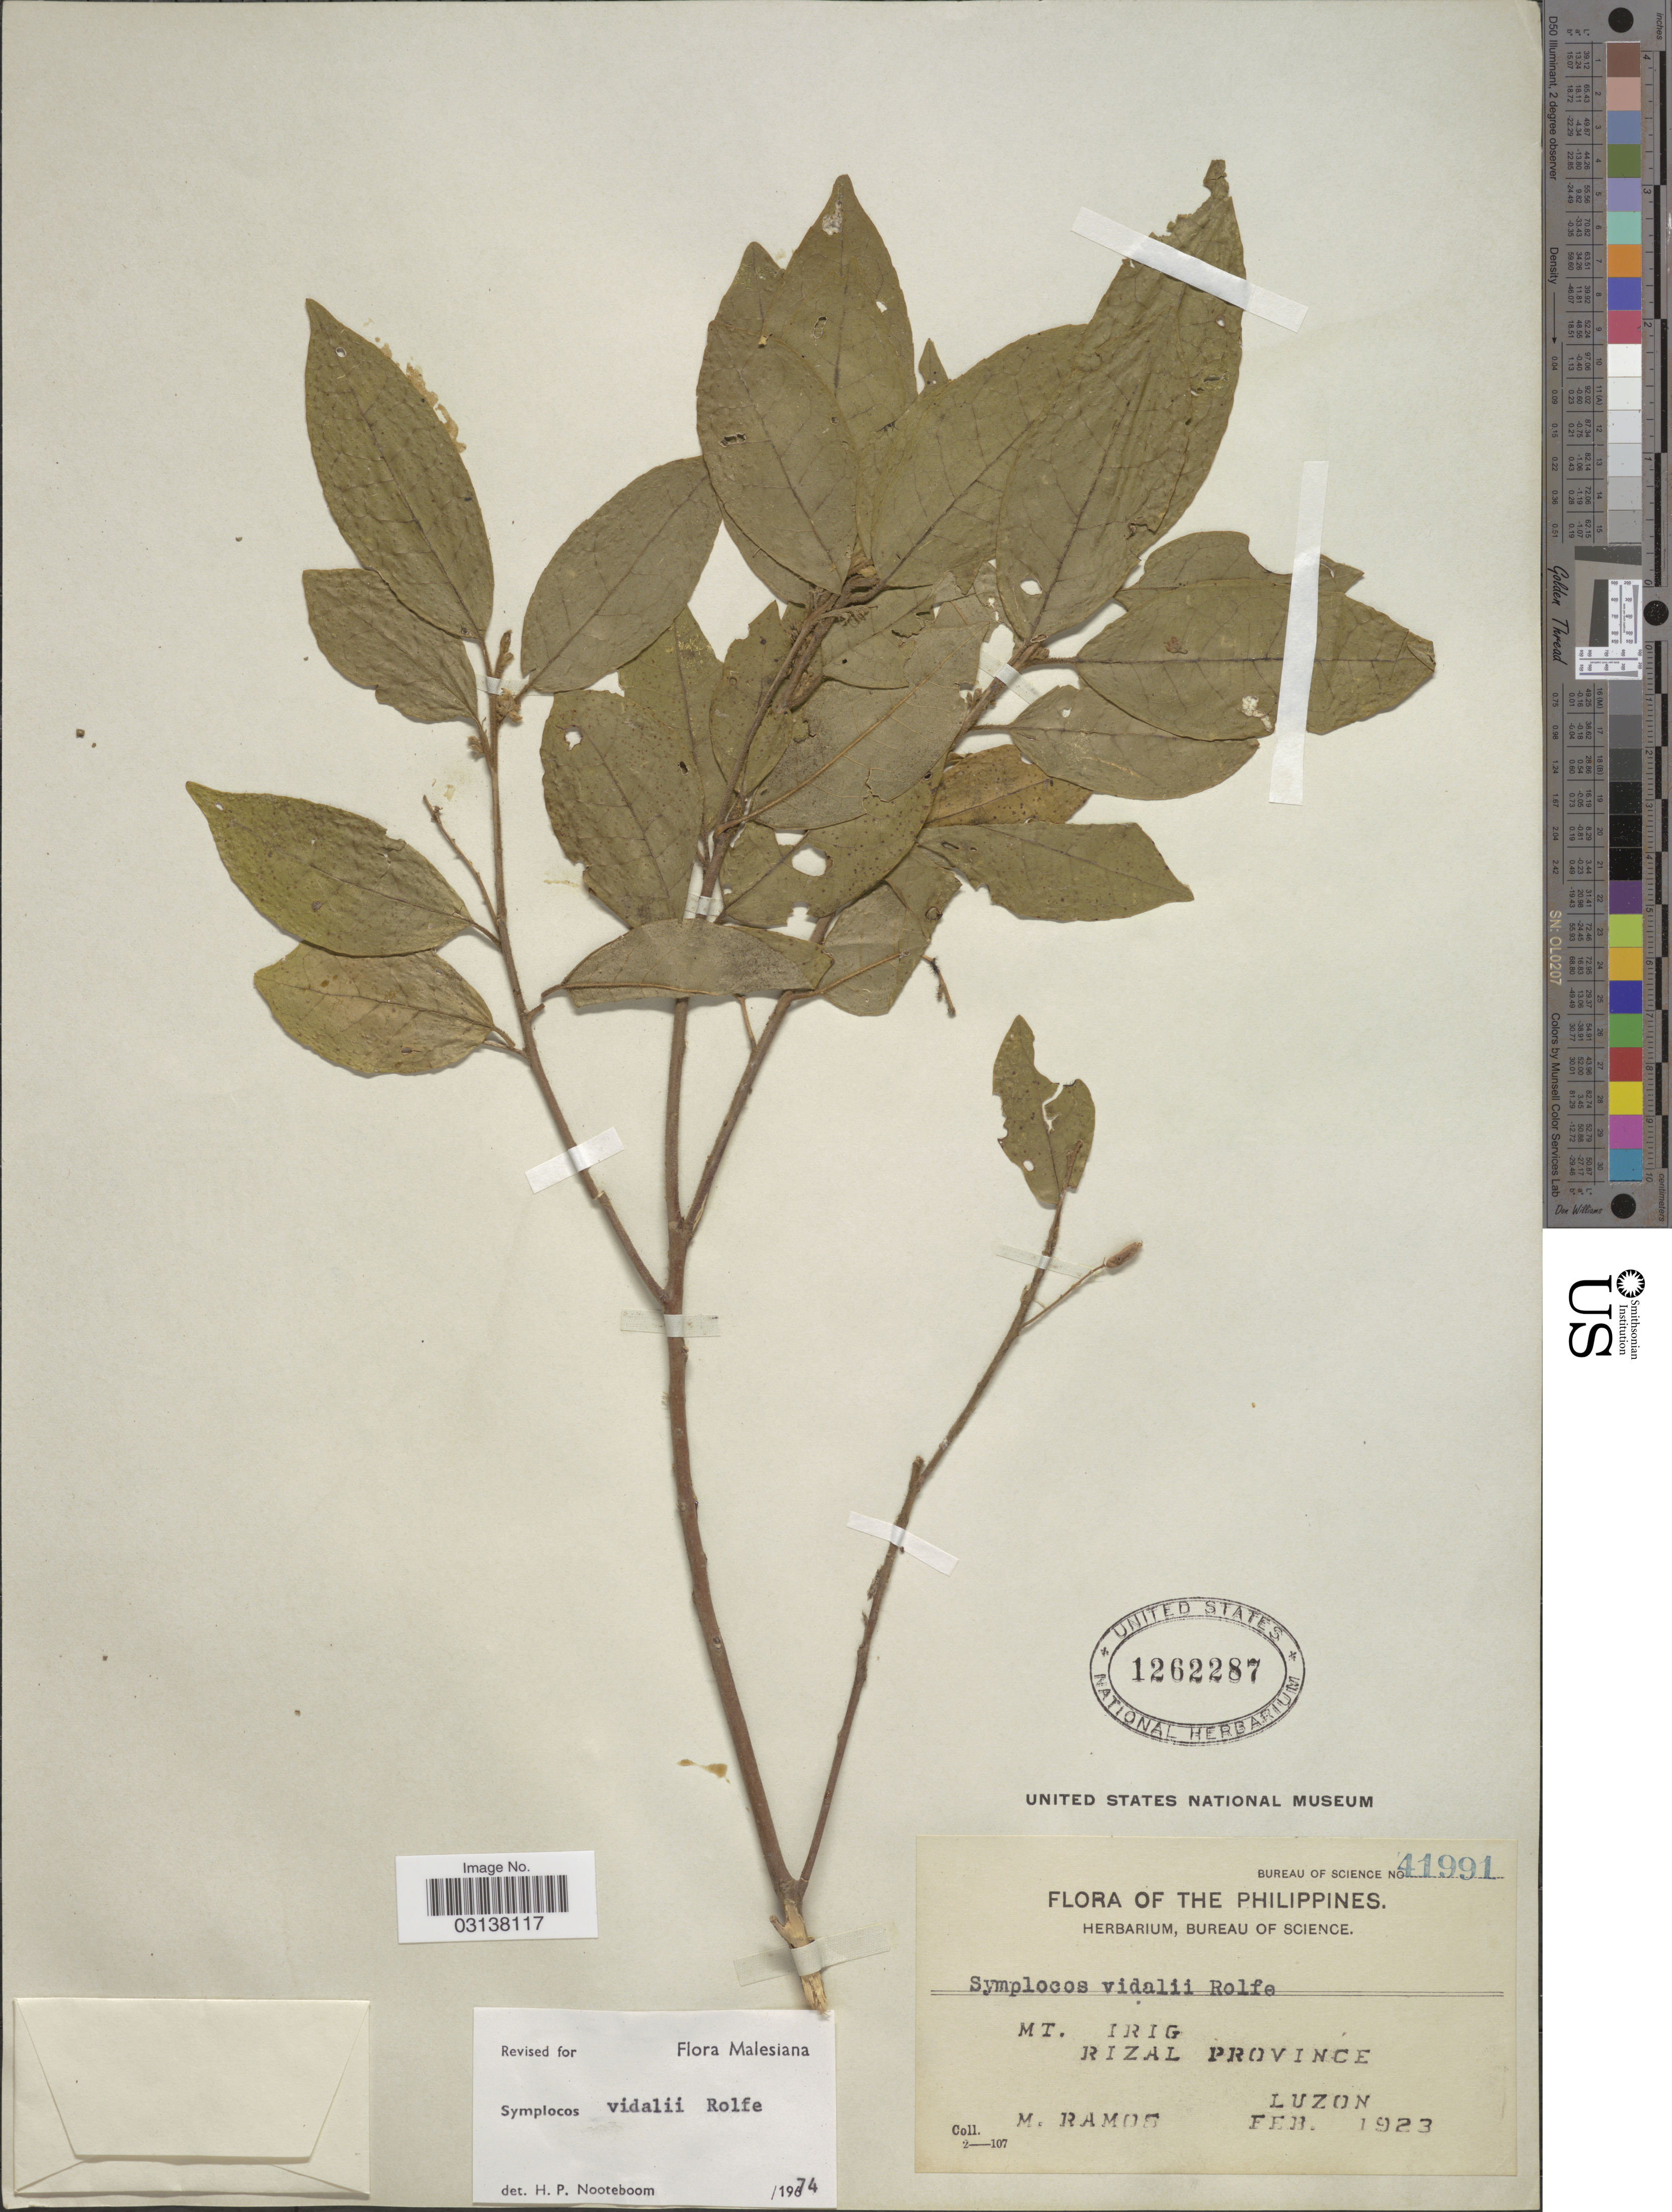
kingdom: Plantae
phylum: Tracheophyta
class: Magnoliopsida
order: Ericales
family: Symplocaceae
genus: Symplocos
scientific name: Symplocos vidalii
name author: Rolfe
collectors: M. Ramos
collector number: Bureau of Science 41991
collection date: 1923-02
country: Philippines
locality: The Philippines. Mt. Irig. Rizal Province Luzon.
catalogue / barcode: US 1262287